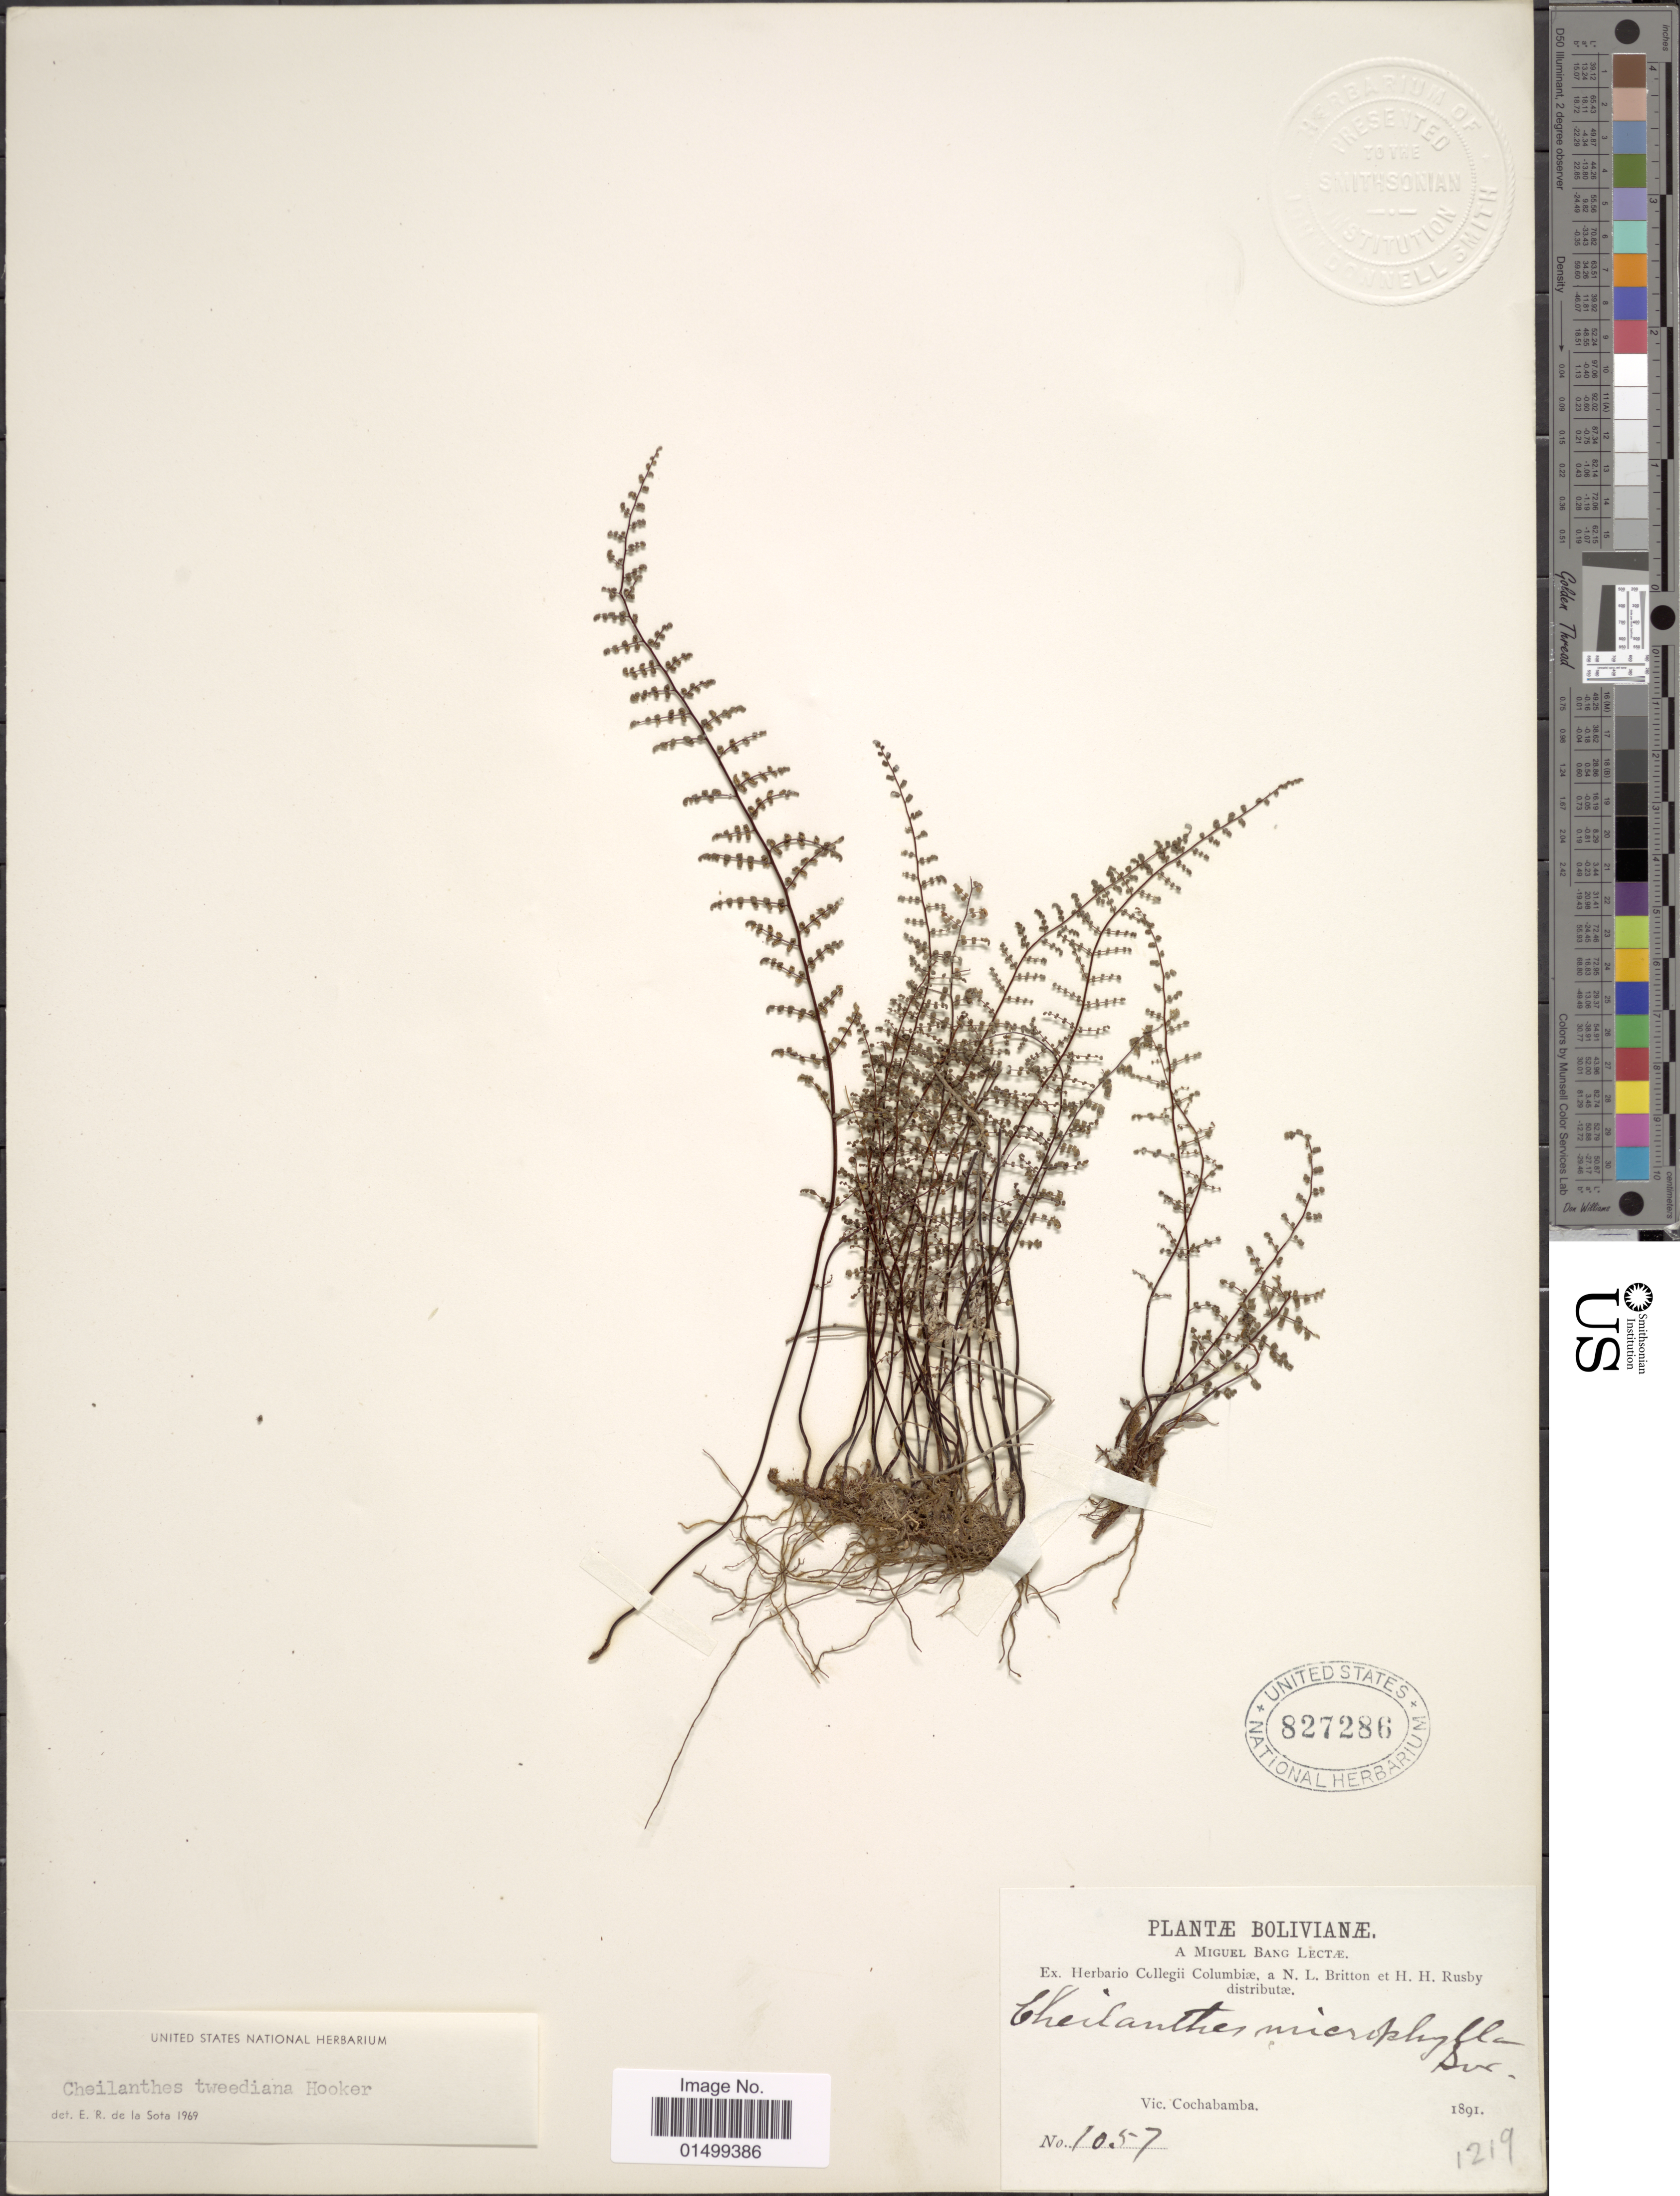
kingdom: Plantae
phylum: Tracheophyta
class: Polypodiopsida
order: Polypodiales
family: Pteridaceae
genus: Cheilanthes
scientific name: Cheilanthes tweediana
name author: Hook.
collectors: M. Bang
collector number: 1057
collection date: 1891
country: Bolivia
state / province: Cochabamba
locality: Vic. Cochabamba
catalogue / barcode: US 827286